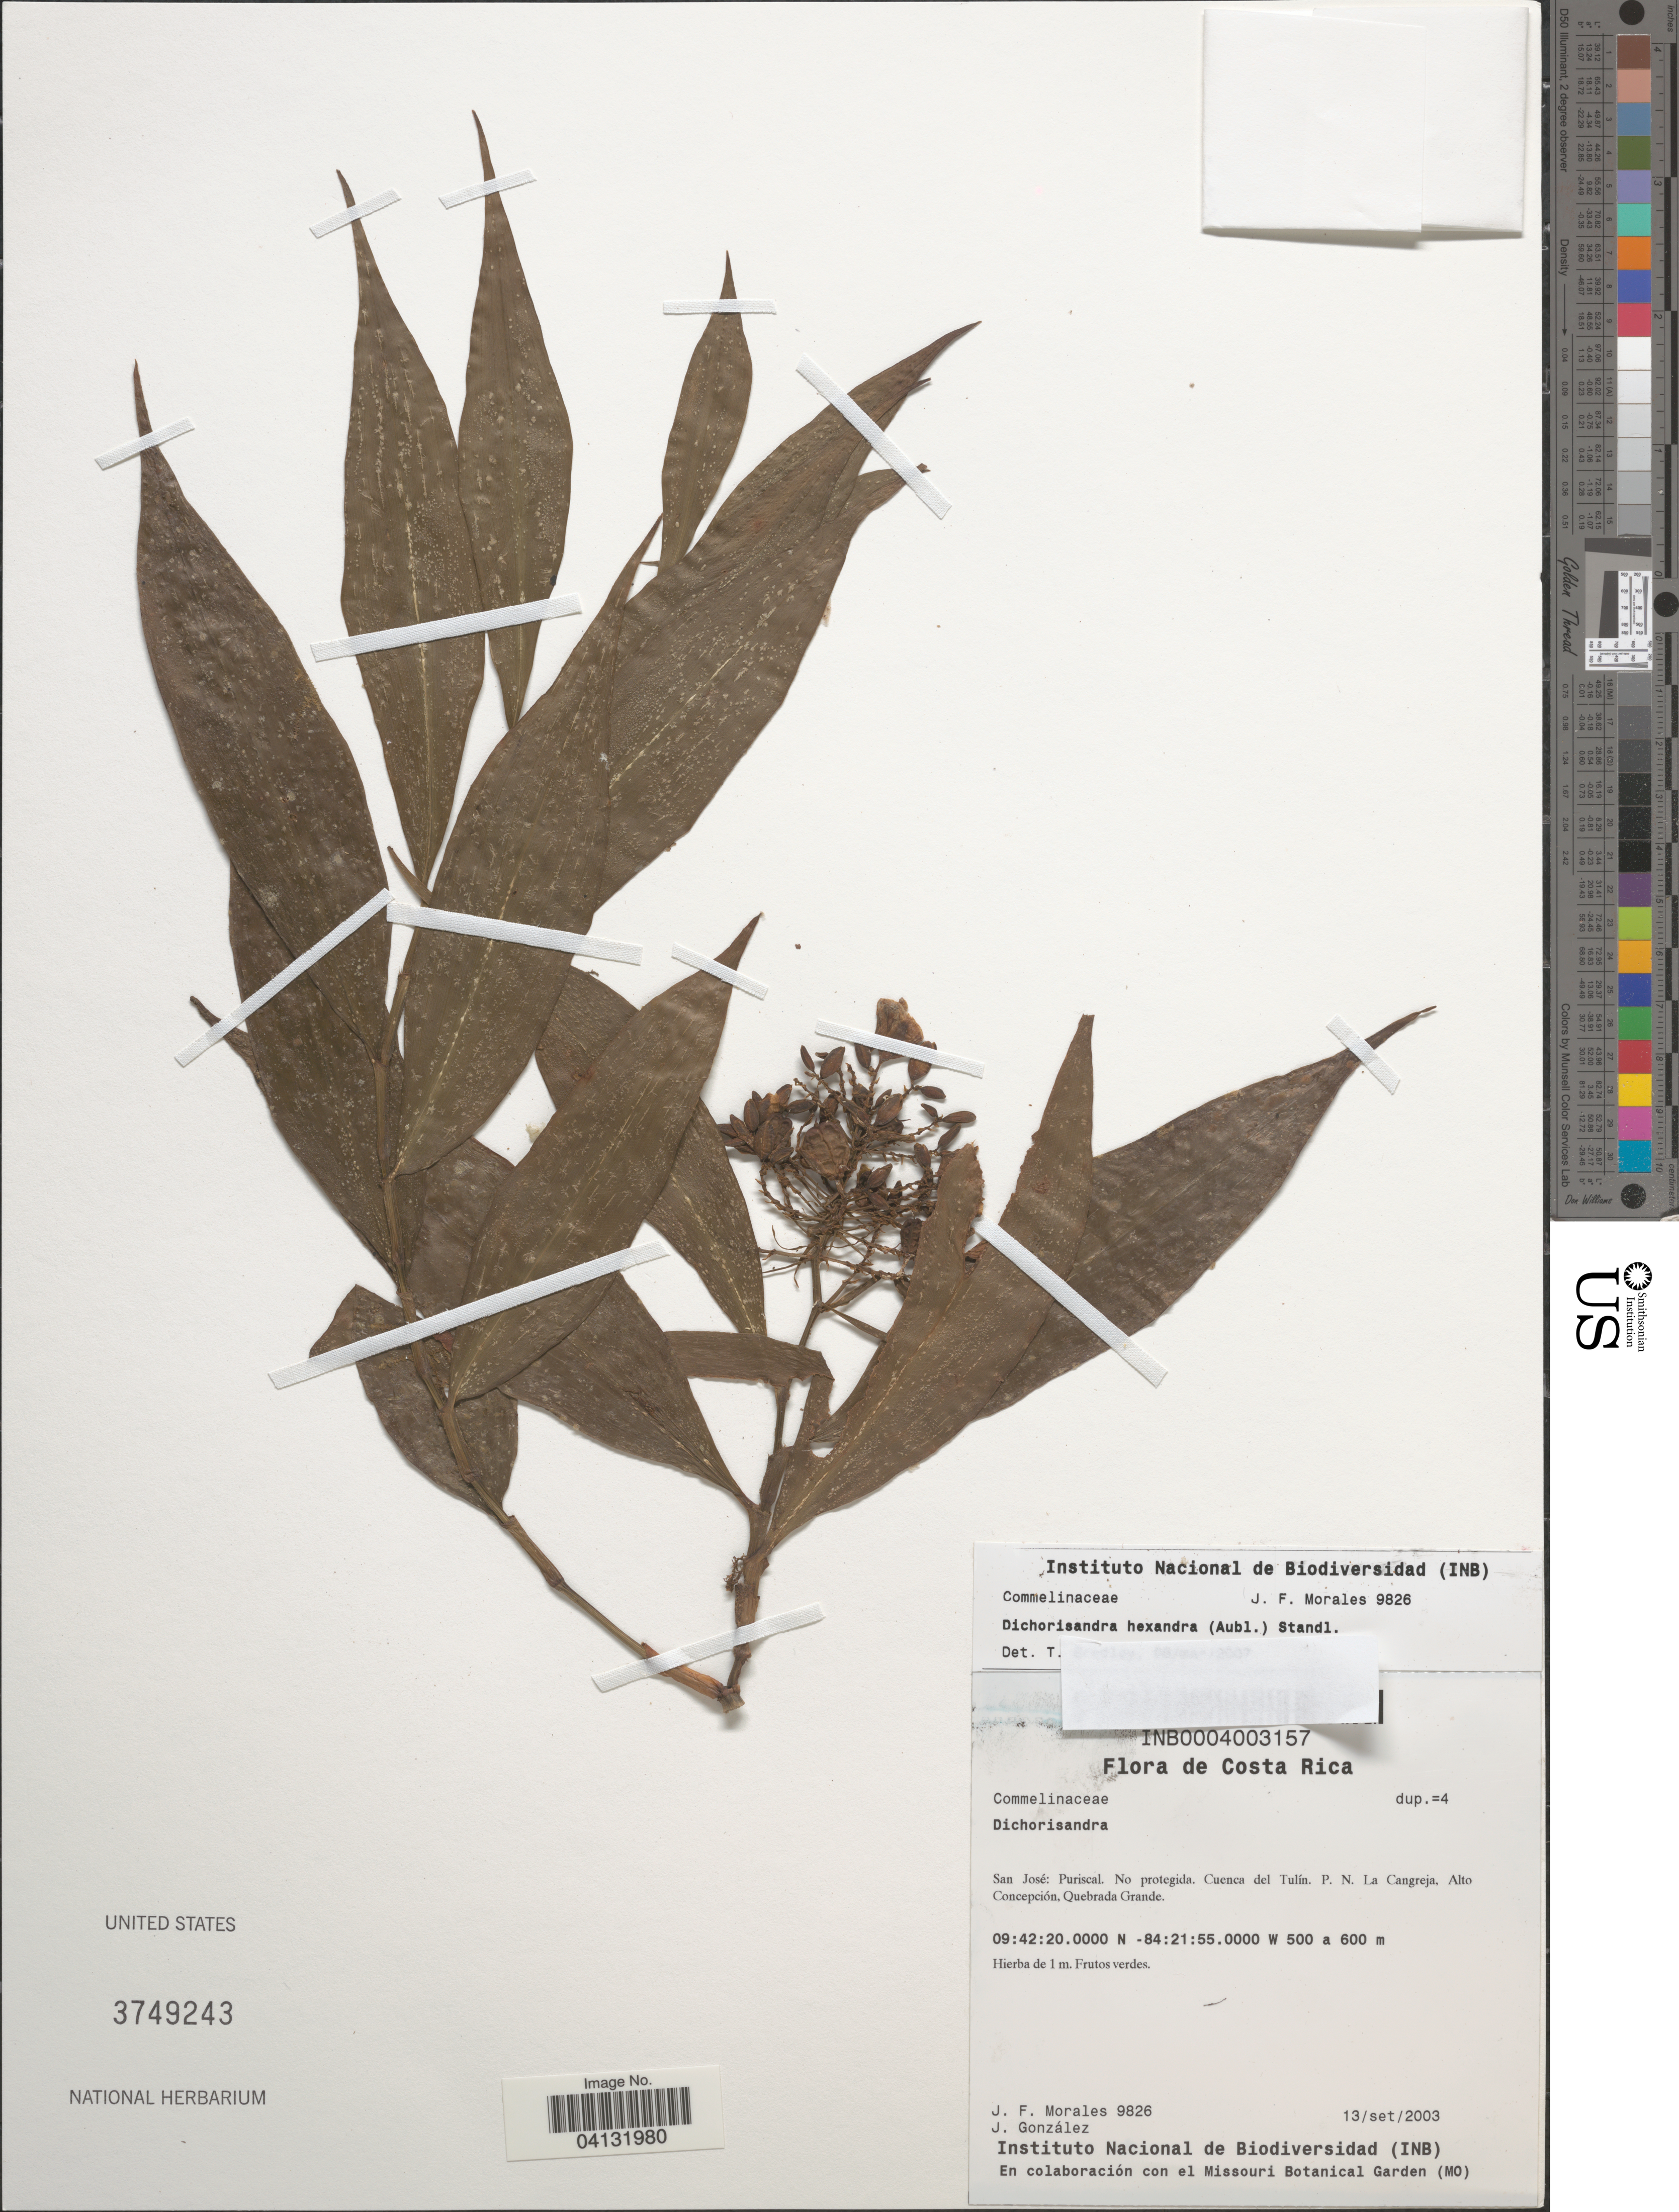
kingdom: Plantae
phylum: Tracheophyta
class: Liliopsida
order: Commelinales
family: Commelinaceae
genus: Dichorisandra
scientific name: Dichorisandra hexandra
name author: (Aubl.) Standl.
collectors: J. Morales & J. González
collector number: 9826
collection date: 2003-09-13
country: Costa Rica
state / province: San José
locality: Puriscal. No protegida. Cuenca del Tulín. P. N. La Cangreja, Alto Concepción, Quebrada Grande.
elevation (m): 500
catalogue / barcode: US 3749243